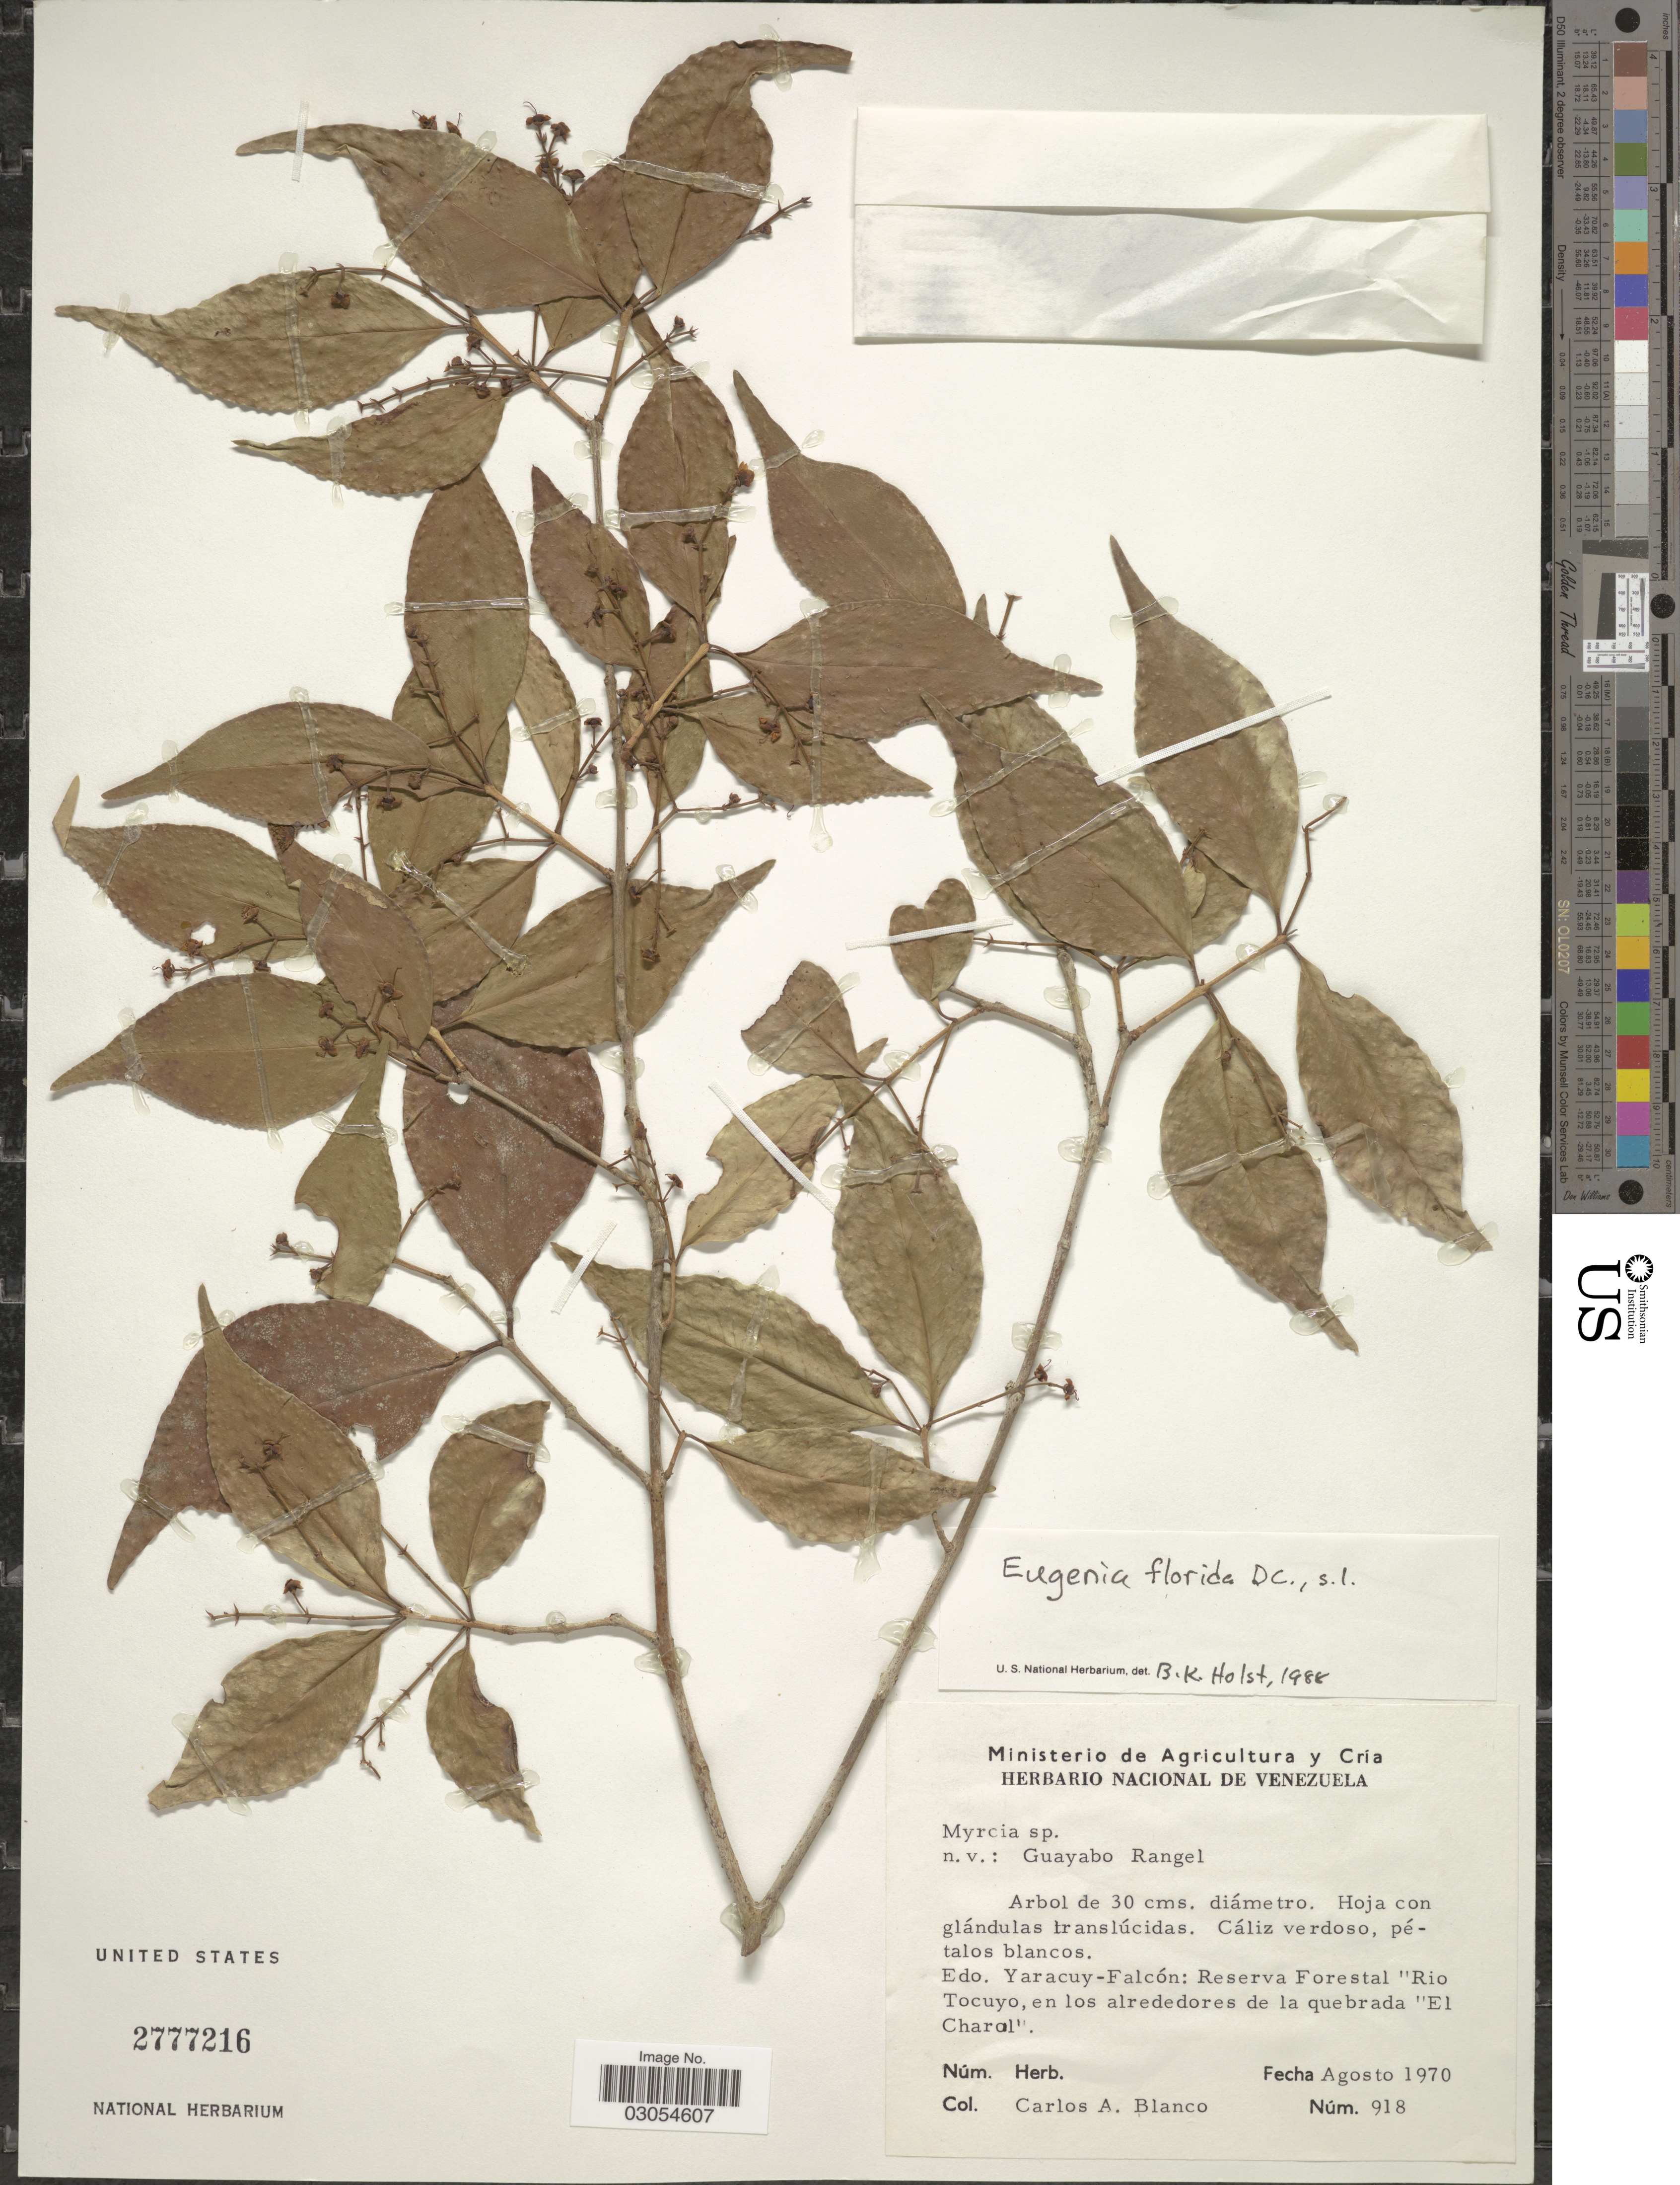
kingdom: Plantae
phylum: Tracheophyta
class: Magnoliopsida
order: Myrtales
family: Myrtaceae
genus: Eugenia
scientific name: Eugenia florida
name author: DC.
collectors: C. A. Blanco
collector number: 918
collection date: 1970-08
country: Venezuela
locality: Edo. Yaracuy-Falcón: Reserva Forestal Rio Tocuyo, en los alrededores de la quebrada "El Charal".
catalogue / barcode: US 2777216